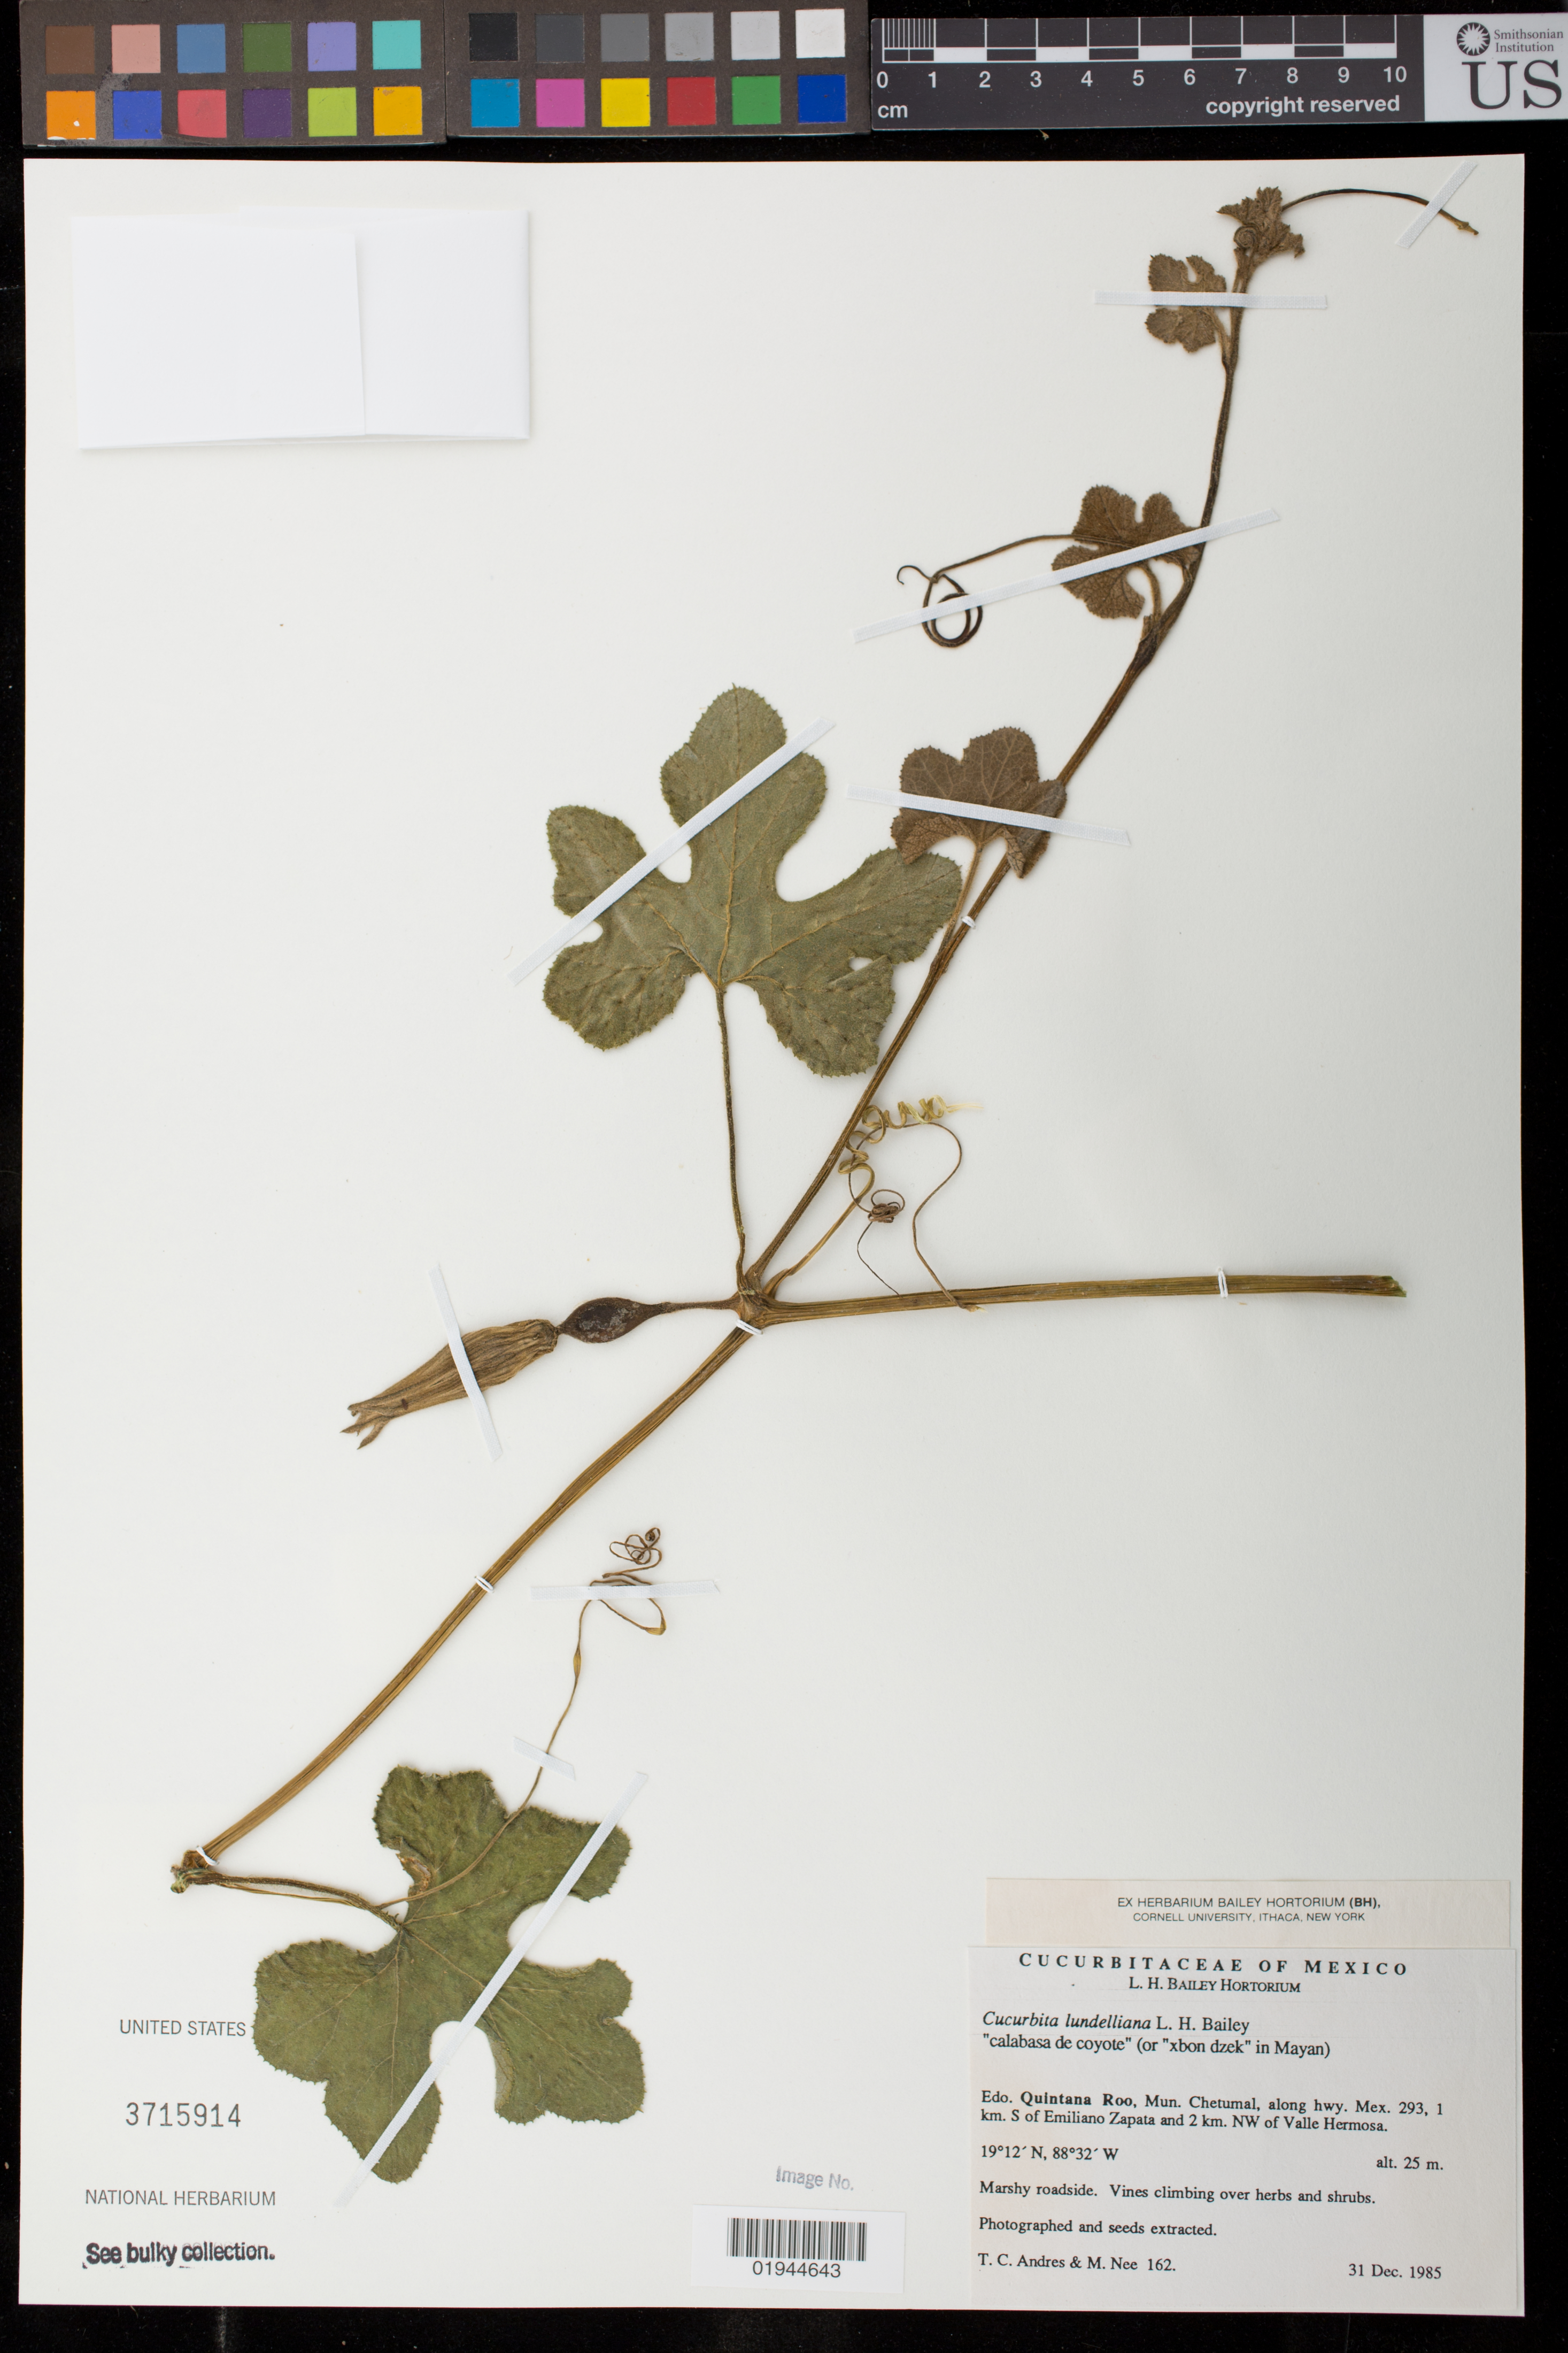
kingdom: Plantae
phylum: Tracheophyta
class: Magnoliopsida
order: Cucurbitales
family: Cucurbitaceae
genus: Cucurbita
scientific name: Cucurbita lundelliana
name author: L.H. Bailey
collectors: T. C. Andres & M. Nee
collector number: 162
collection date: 1985-12-31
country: Mexico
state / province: Quintana Roo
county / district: Chetumal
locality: Along hwy. Mex. 293, 1 km. S of Emiliano Zapata and 2 km. NW of Valle Hermosa.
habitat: marshy roadside, vines climbing over herbs and shrubs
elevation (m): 25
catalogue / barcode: US 3715914